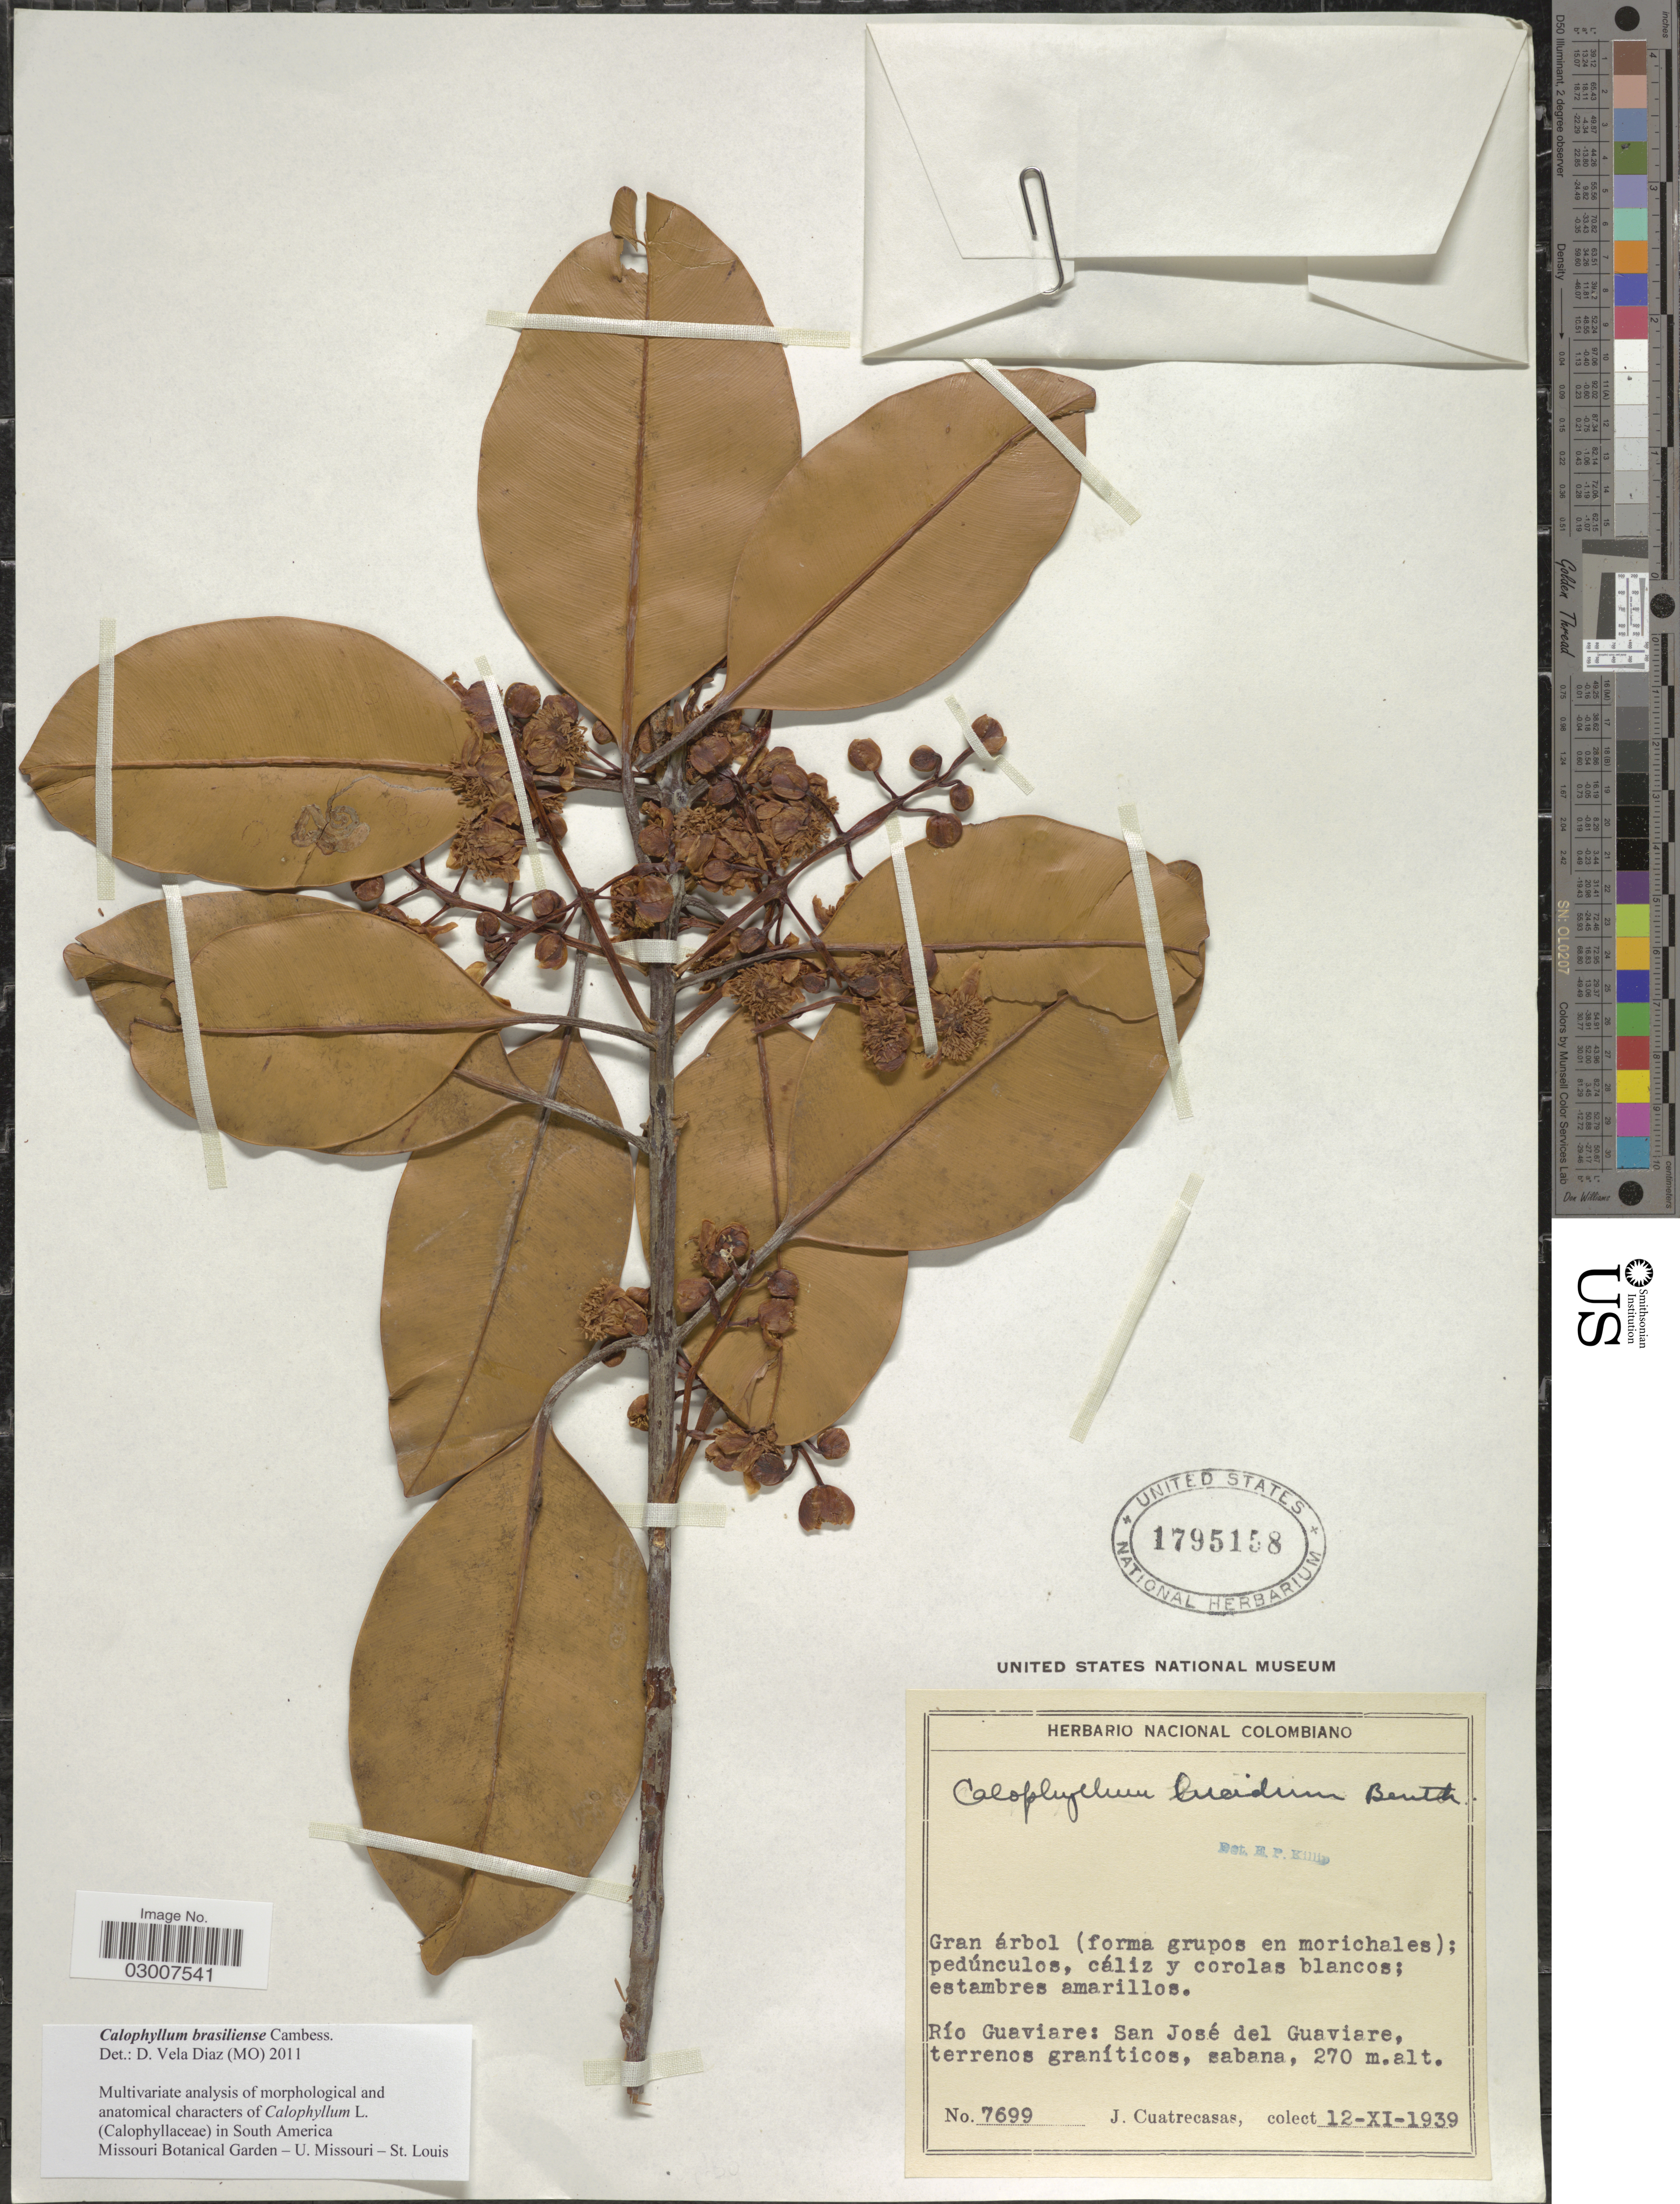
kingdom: Plantae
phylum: Tracheophyta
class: Magnoliopsida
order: Malpighiales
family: Calophyllaceae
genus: Calophyllum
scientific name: Calophyllum brasiliense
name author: Cambess.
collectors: J. Cuatrecasas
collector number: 7699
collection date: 1939-11-12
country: Colombia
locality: Río Guaviare: San José del Guaviare.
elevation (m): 270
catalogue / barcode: US 1795158